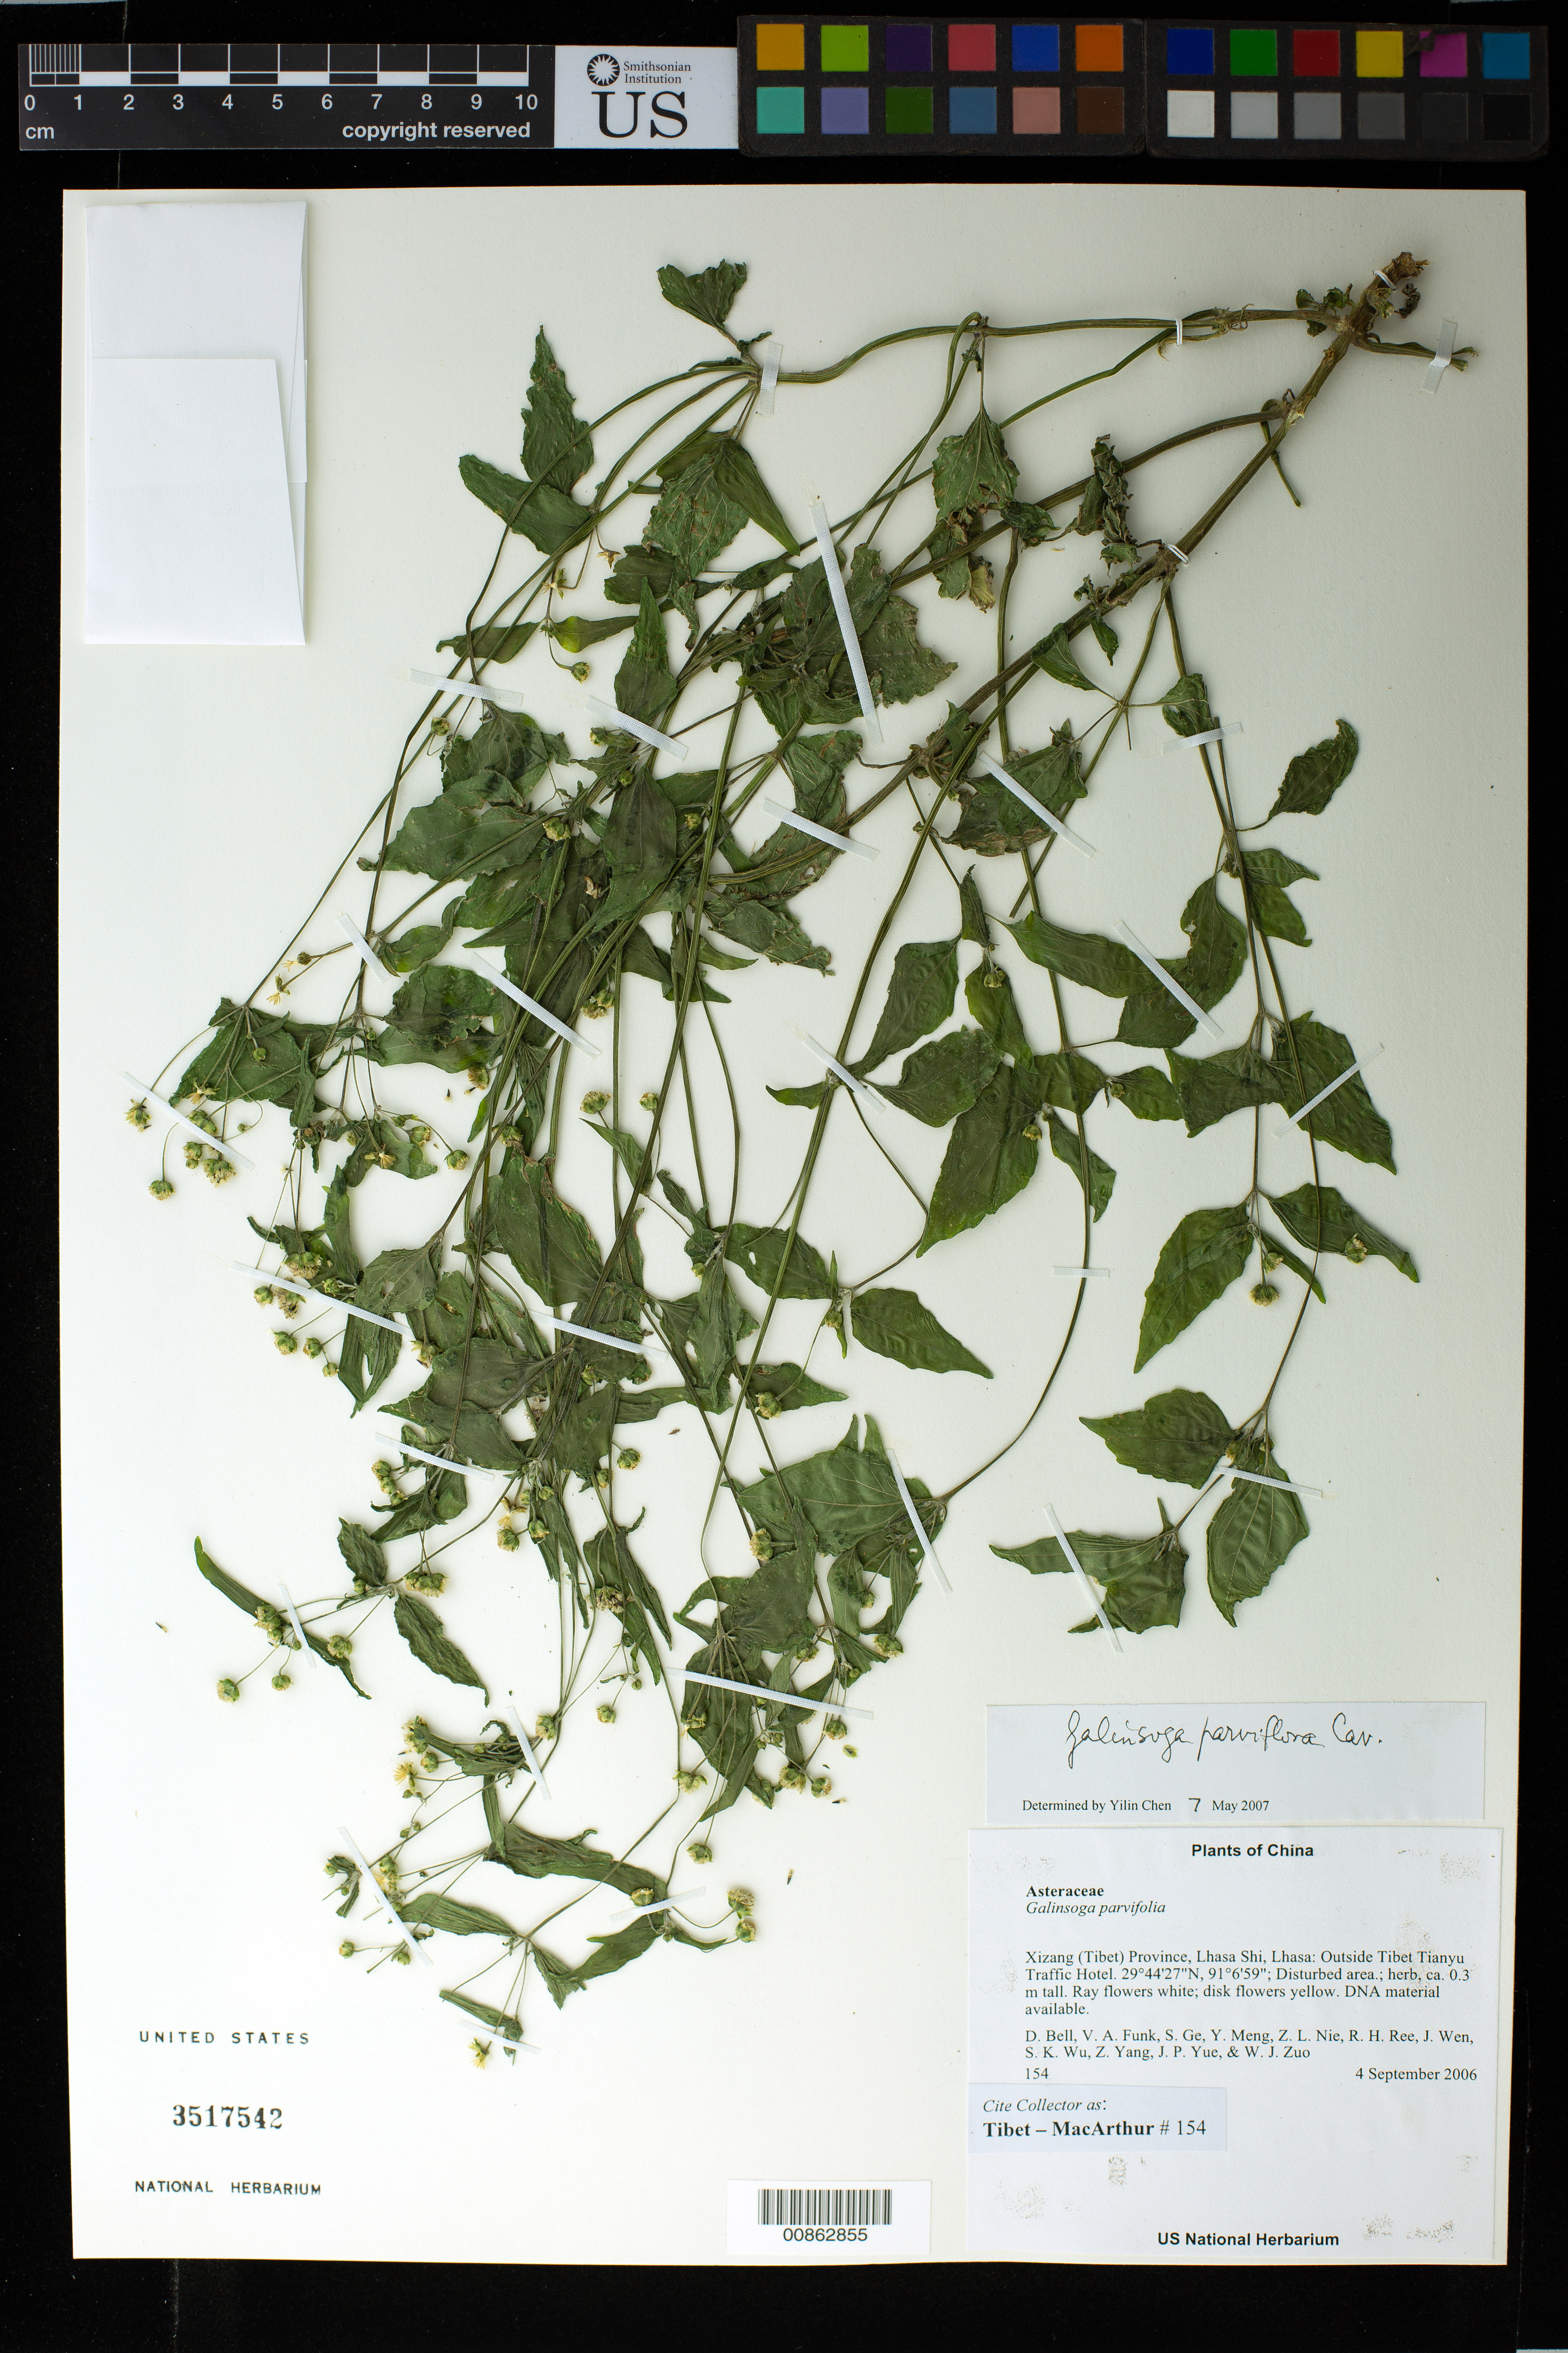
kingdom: Plantae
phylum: Tracheophyta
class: Magnoliopsida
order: Asterales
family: Asteraceae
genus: Galinsoga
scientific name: Galinsoga parviflora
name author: Cav.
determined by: Yilin Chen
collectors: Tibet-MacArthur, D. A. Bell, V. Funk, S. Ge, Y. Meng, Z. Nie, R. Ree, J. Wen, S. K. Wu, Z. Yang, J. Yue & W. Zuo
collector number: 154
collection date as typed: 04 Sep 2006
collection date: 2006-09-04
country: China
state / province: Xizang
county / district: Lhasa Shi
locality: Lhasa. Outside Tibet Tianyu Traffic Hotel.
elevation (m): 4300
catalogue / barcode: US 3517542